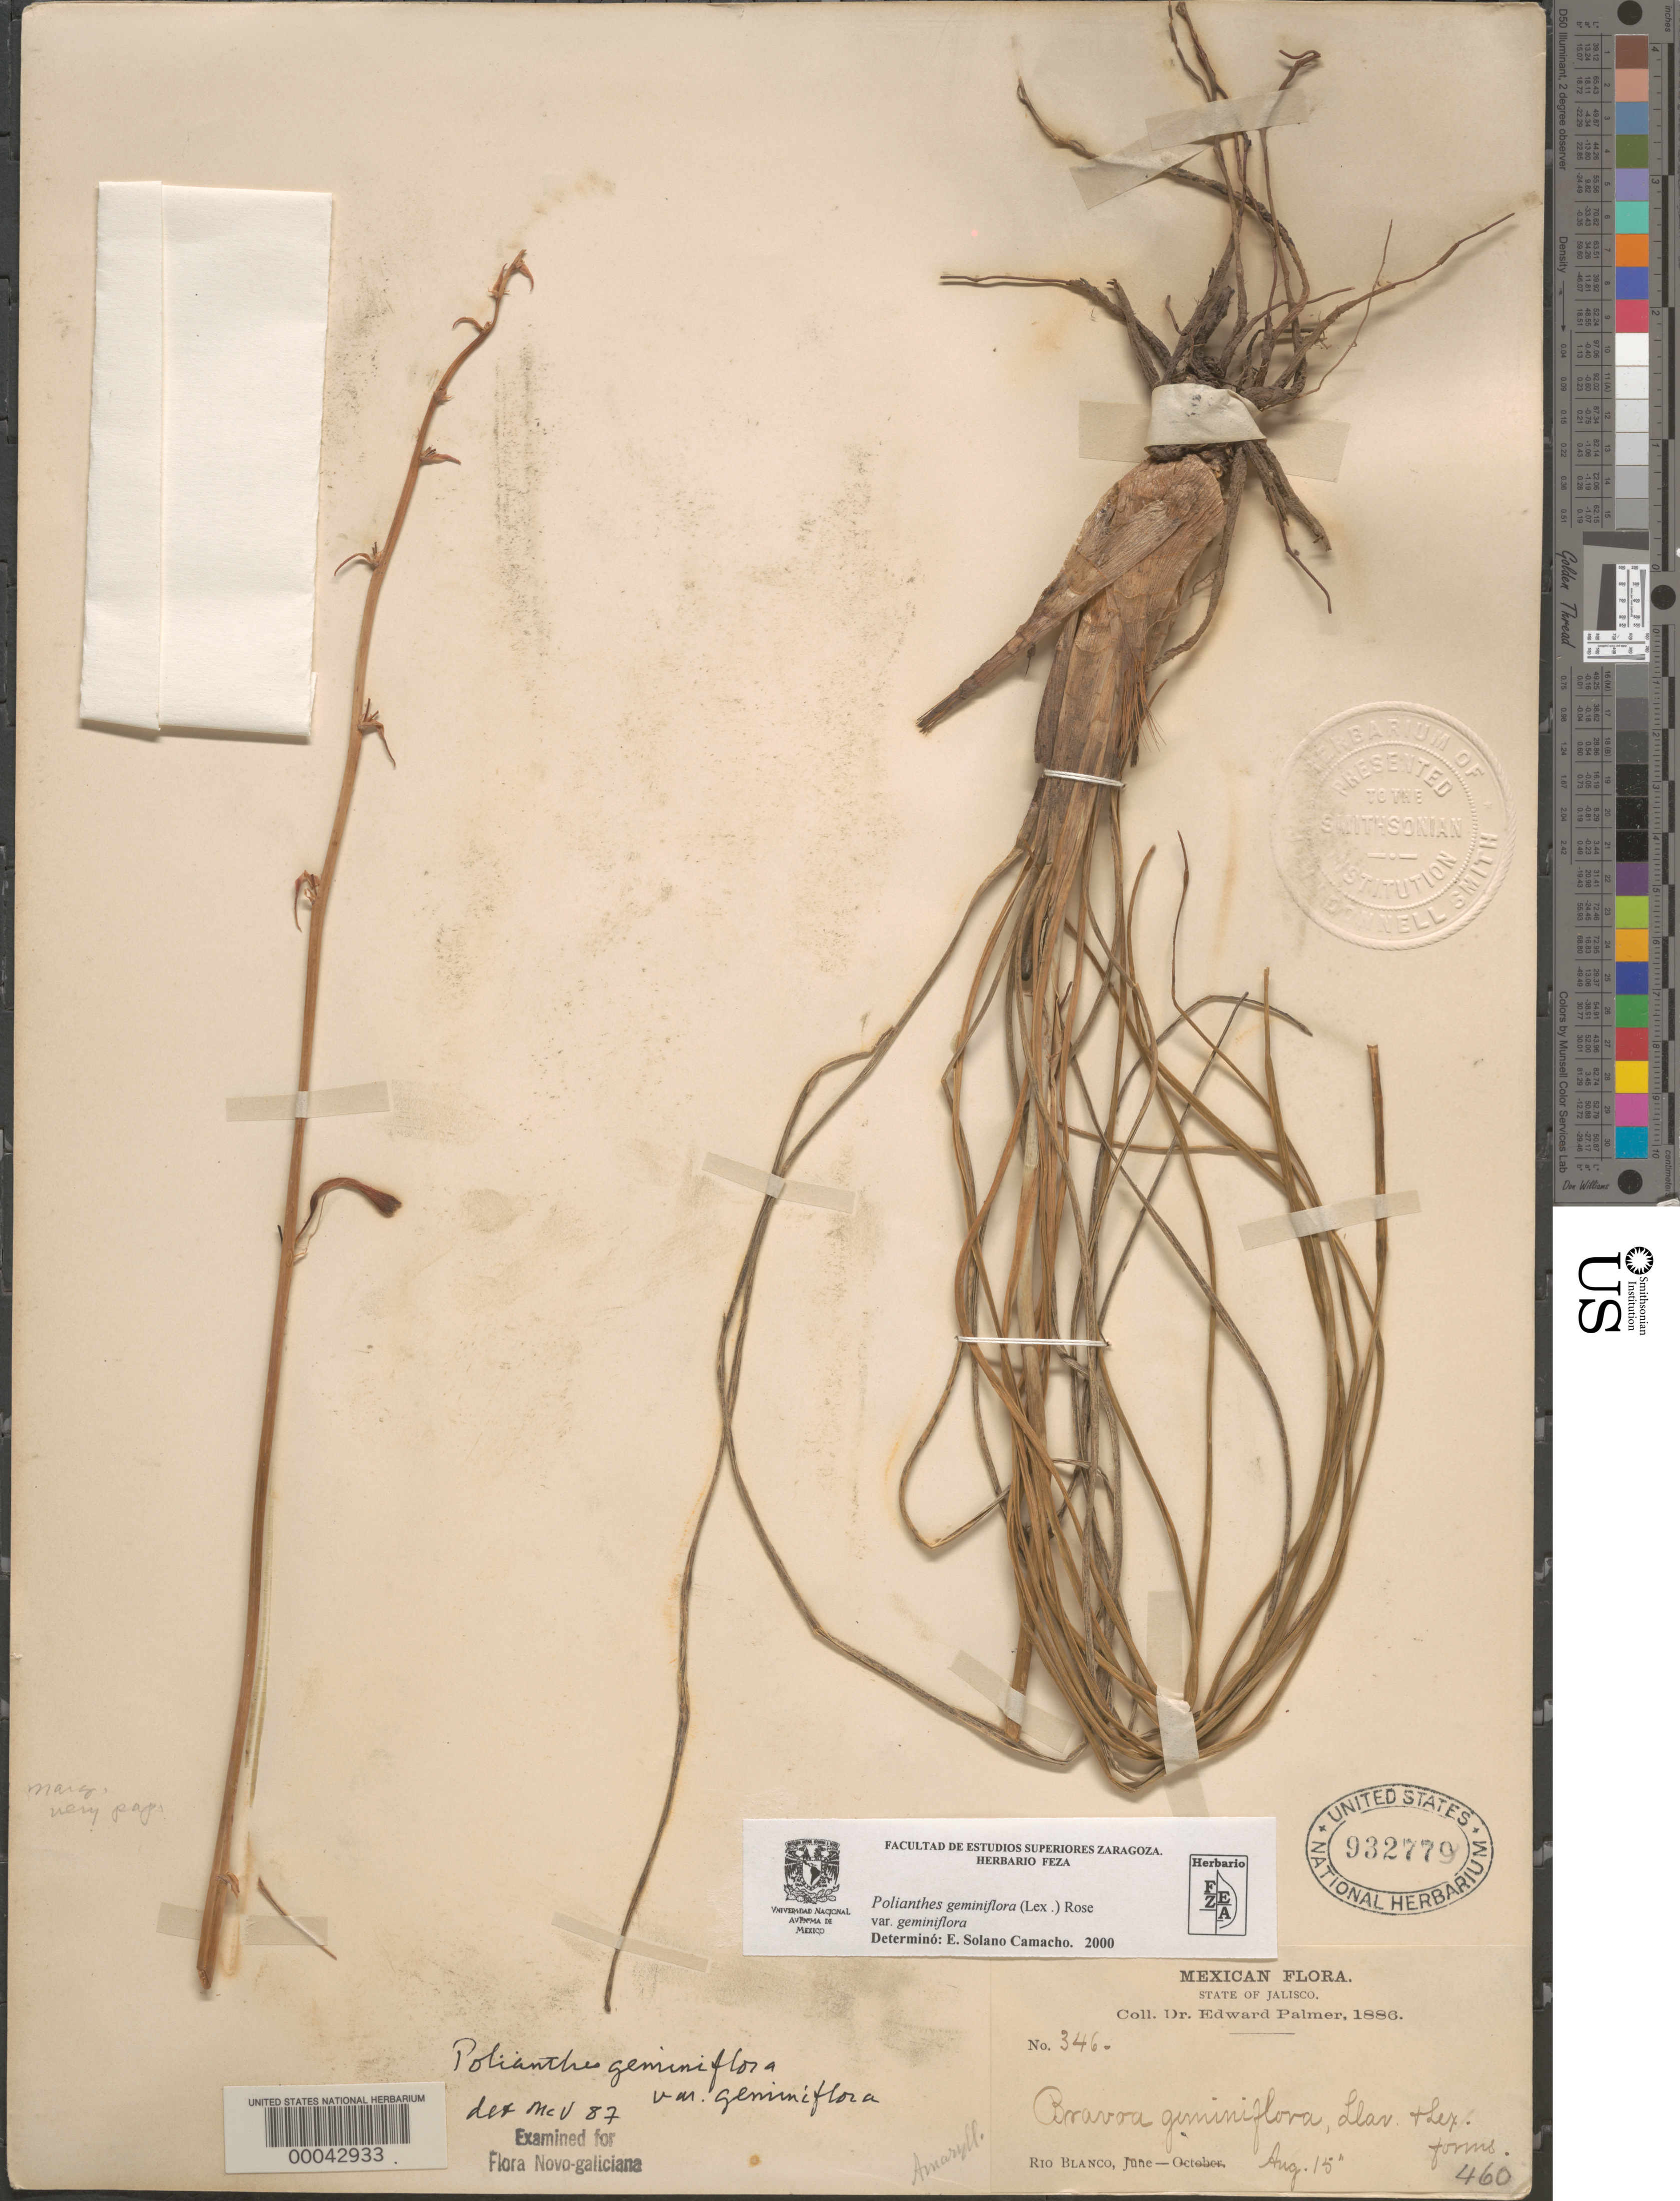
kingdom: Plantae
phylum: Tracheophyta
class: Liliopsida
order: Asparagales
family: Asparagaceae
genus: Polianthes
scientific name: Polianthes geminiflora var. geminiflora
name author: (Lex.) Rose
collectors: E. Palmer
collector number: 346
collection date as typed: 15 Aug 1886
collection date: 1886-08-15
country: Mexico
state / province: Jalisco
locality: Rio Blanco.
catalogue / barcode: US 932779